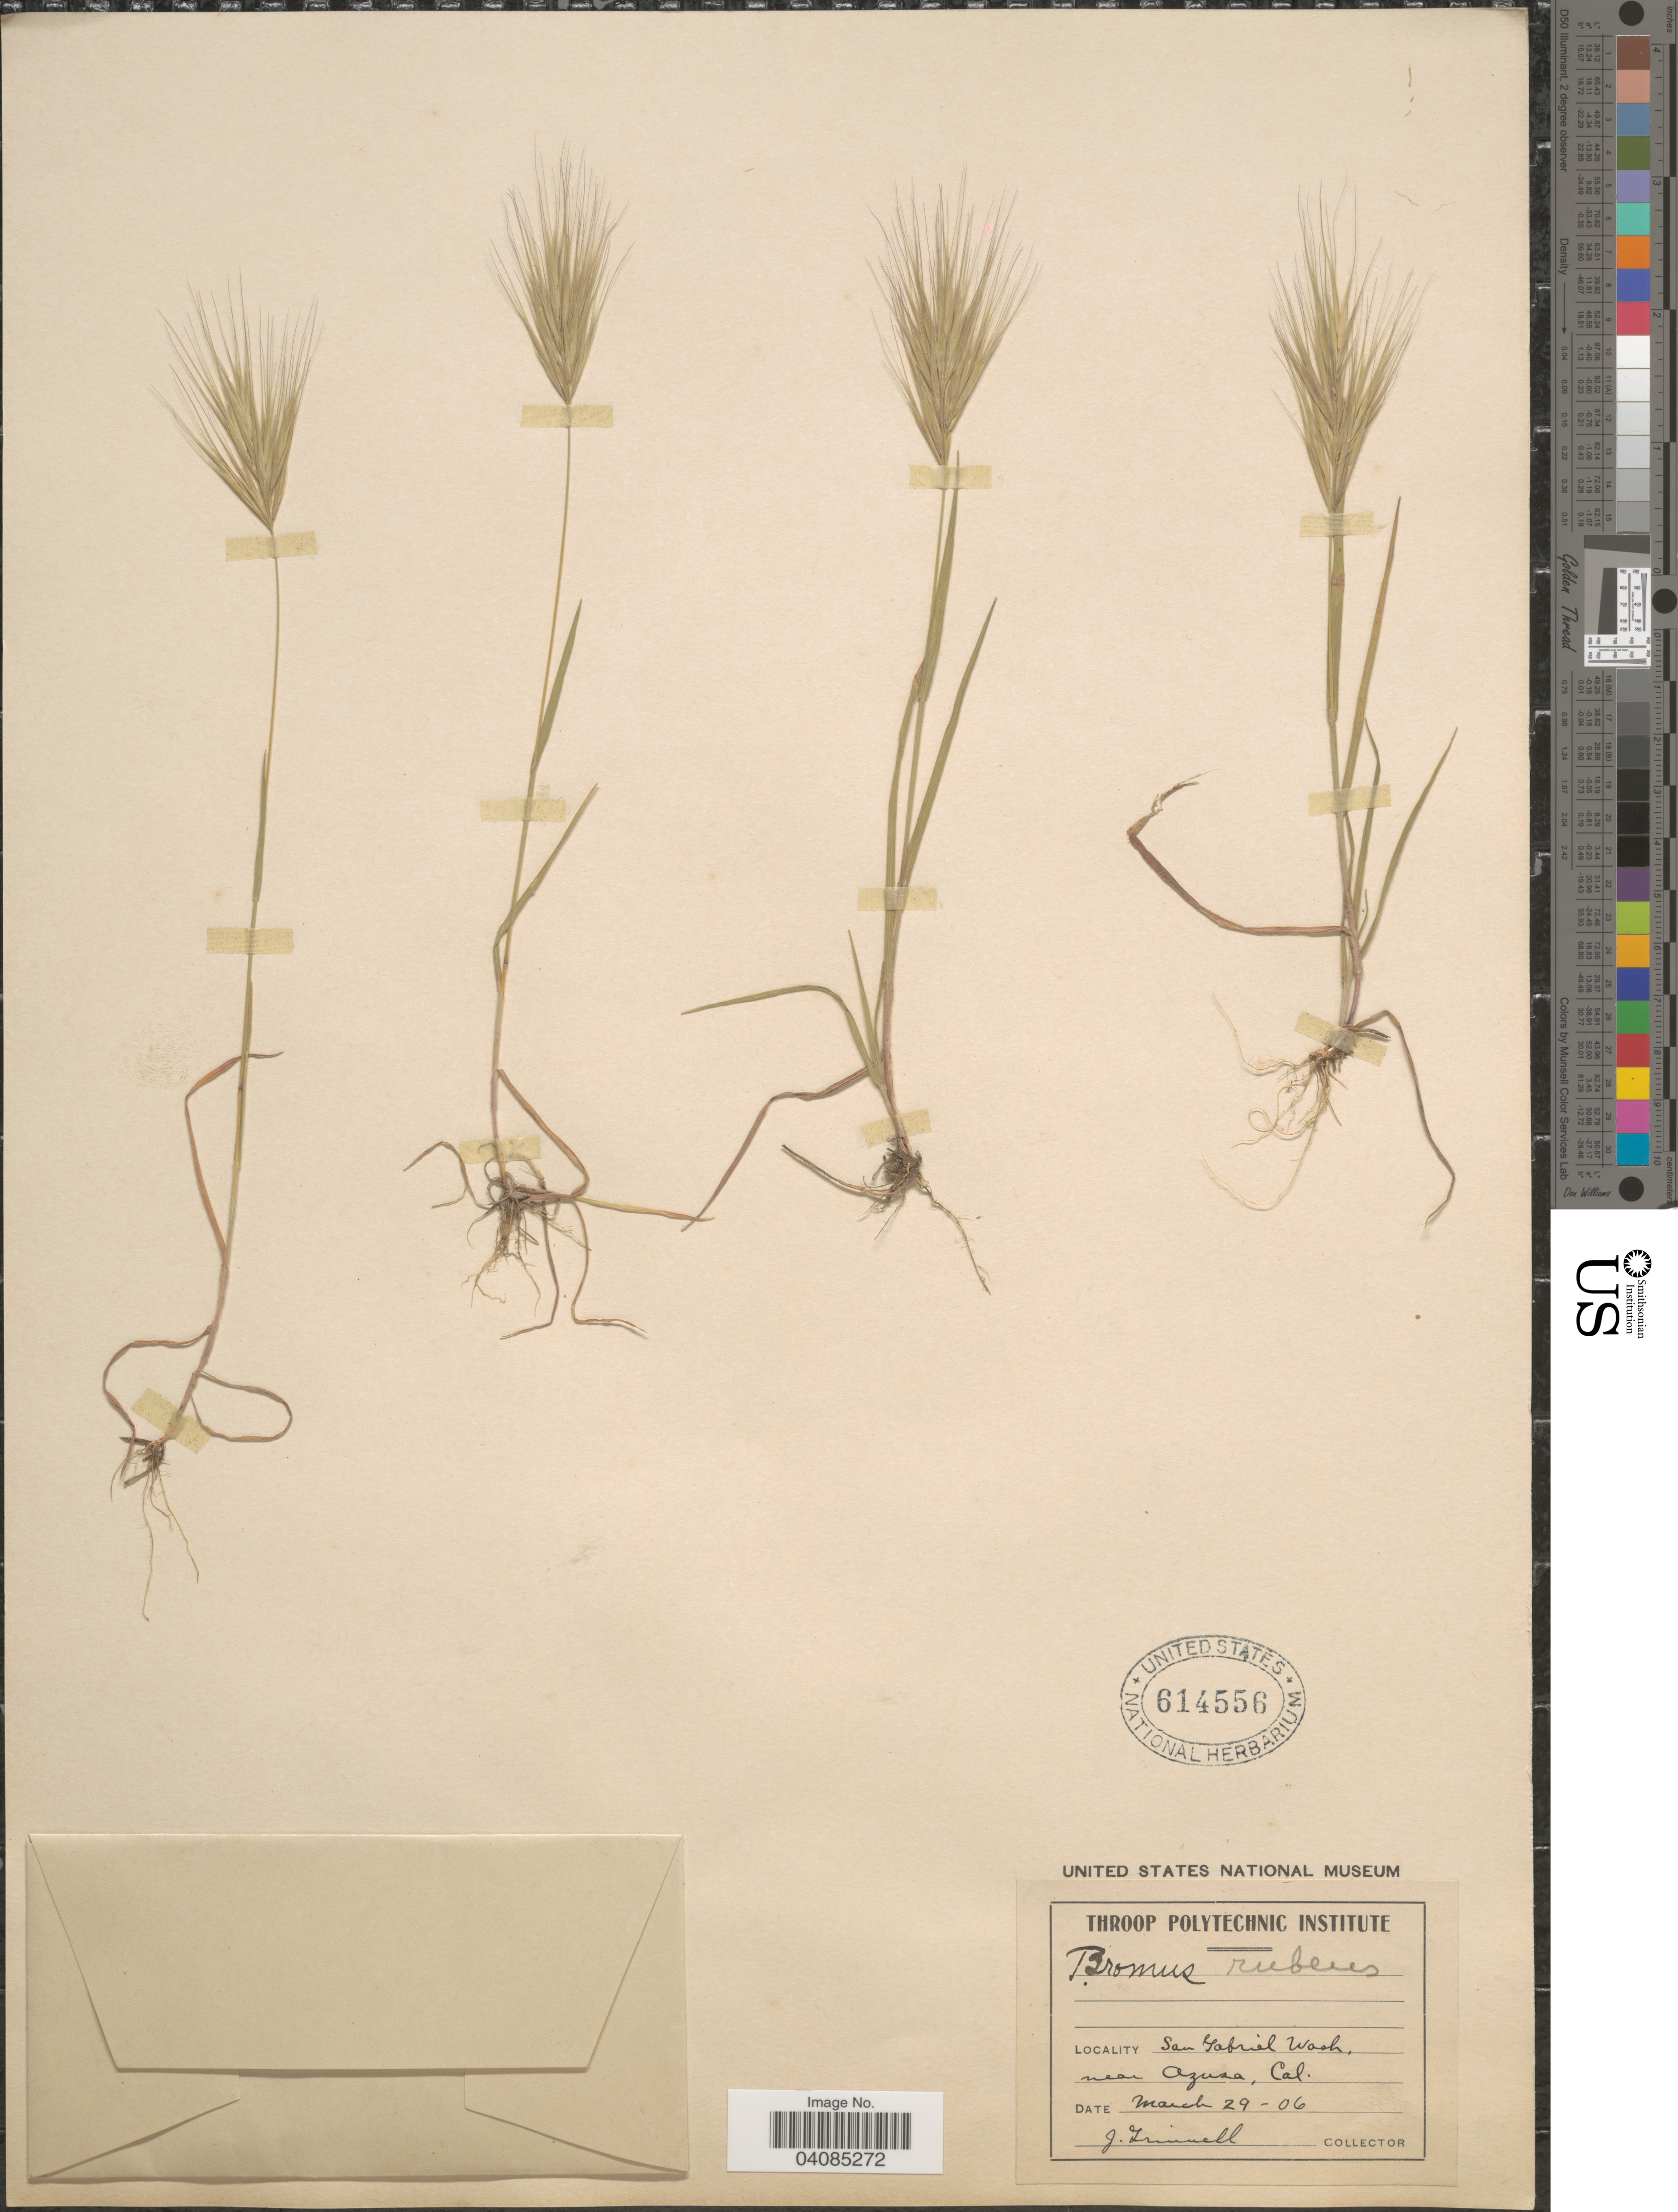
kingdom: Plantae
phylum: Tracheophyta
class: Liliopsida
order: Poales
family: Poaceae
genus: Bromus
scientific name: Bromus rubens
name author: L.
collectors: J. Grinnell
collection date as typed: Transcribed d/m/y: 29/3/6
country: United States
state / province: California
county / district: Los Angeles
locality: San Gabriel Wash, near Azusa.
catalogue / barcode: US 614556